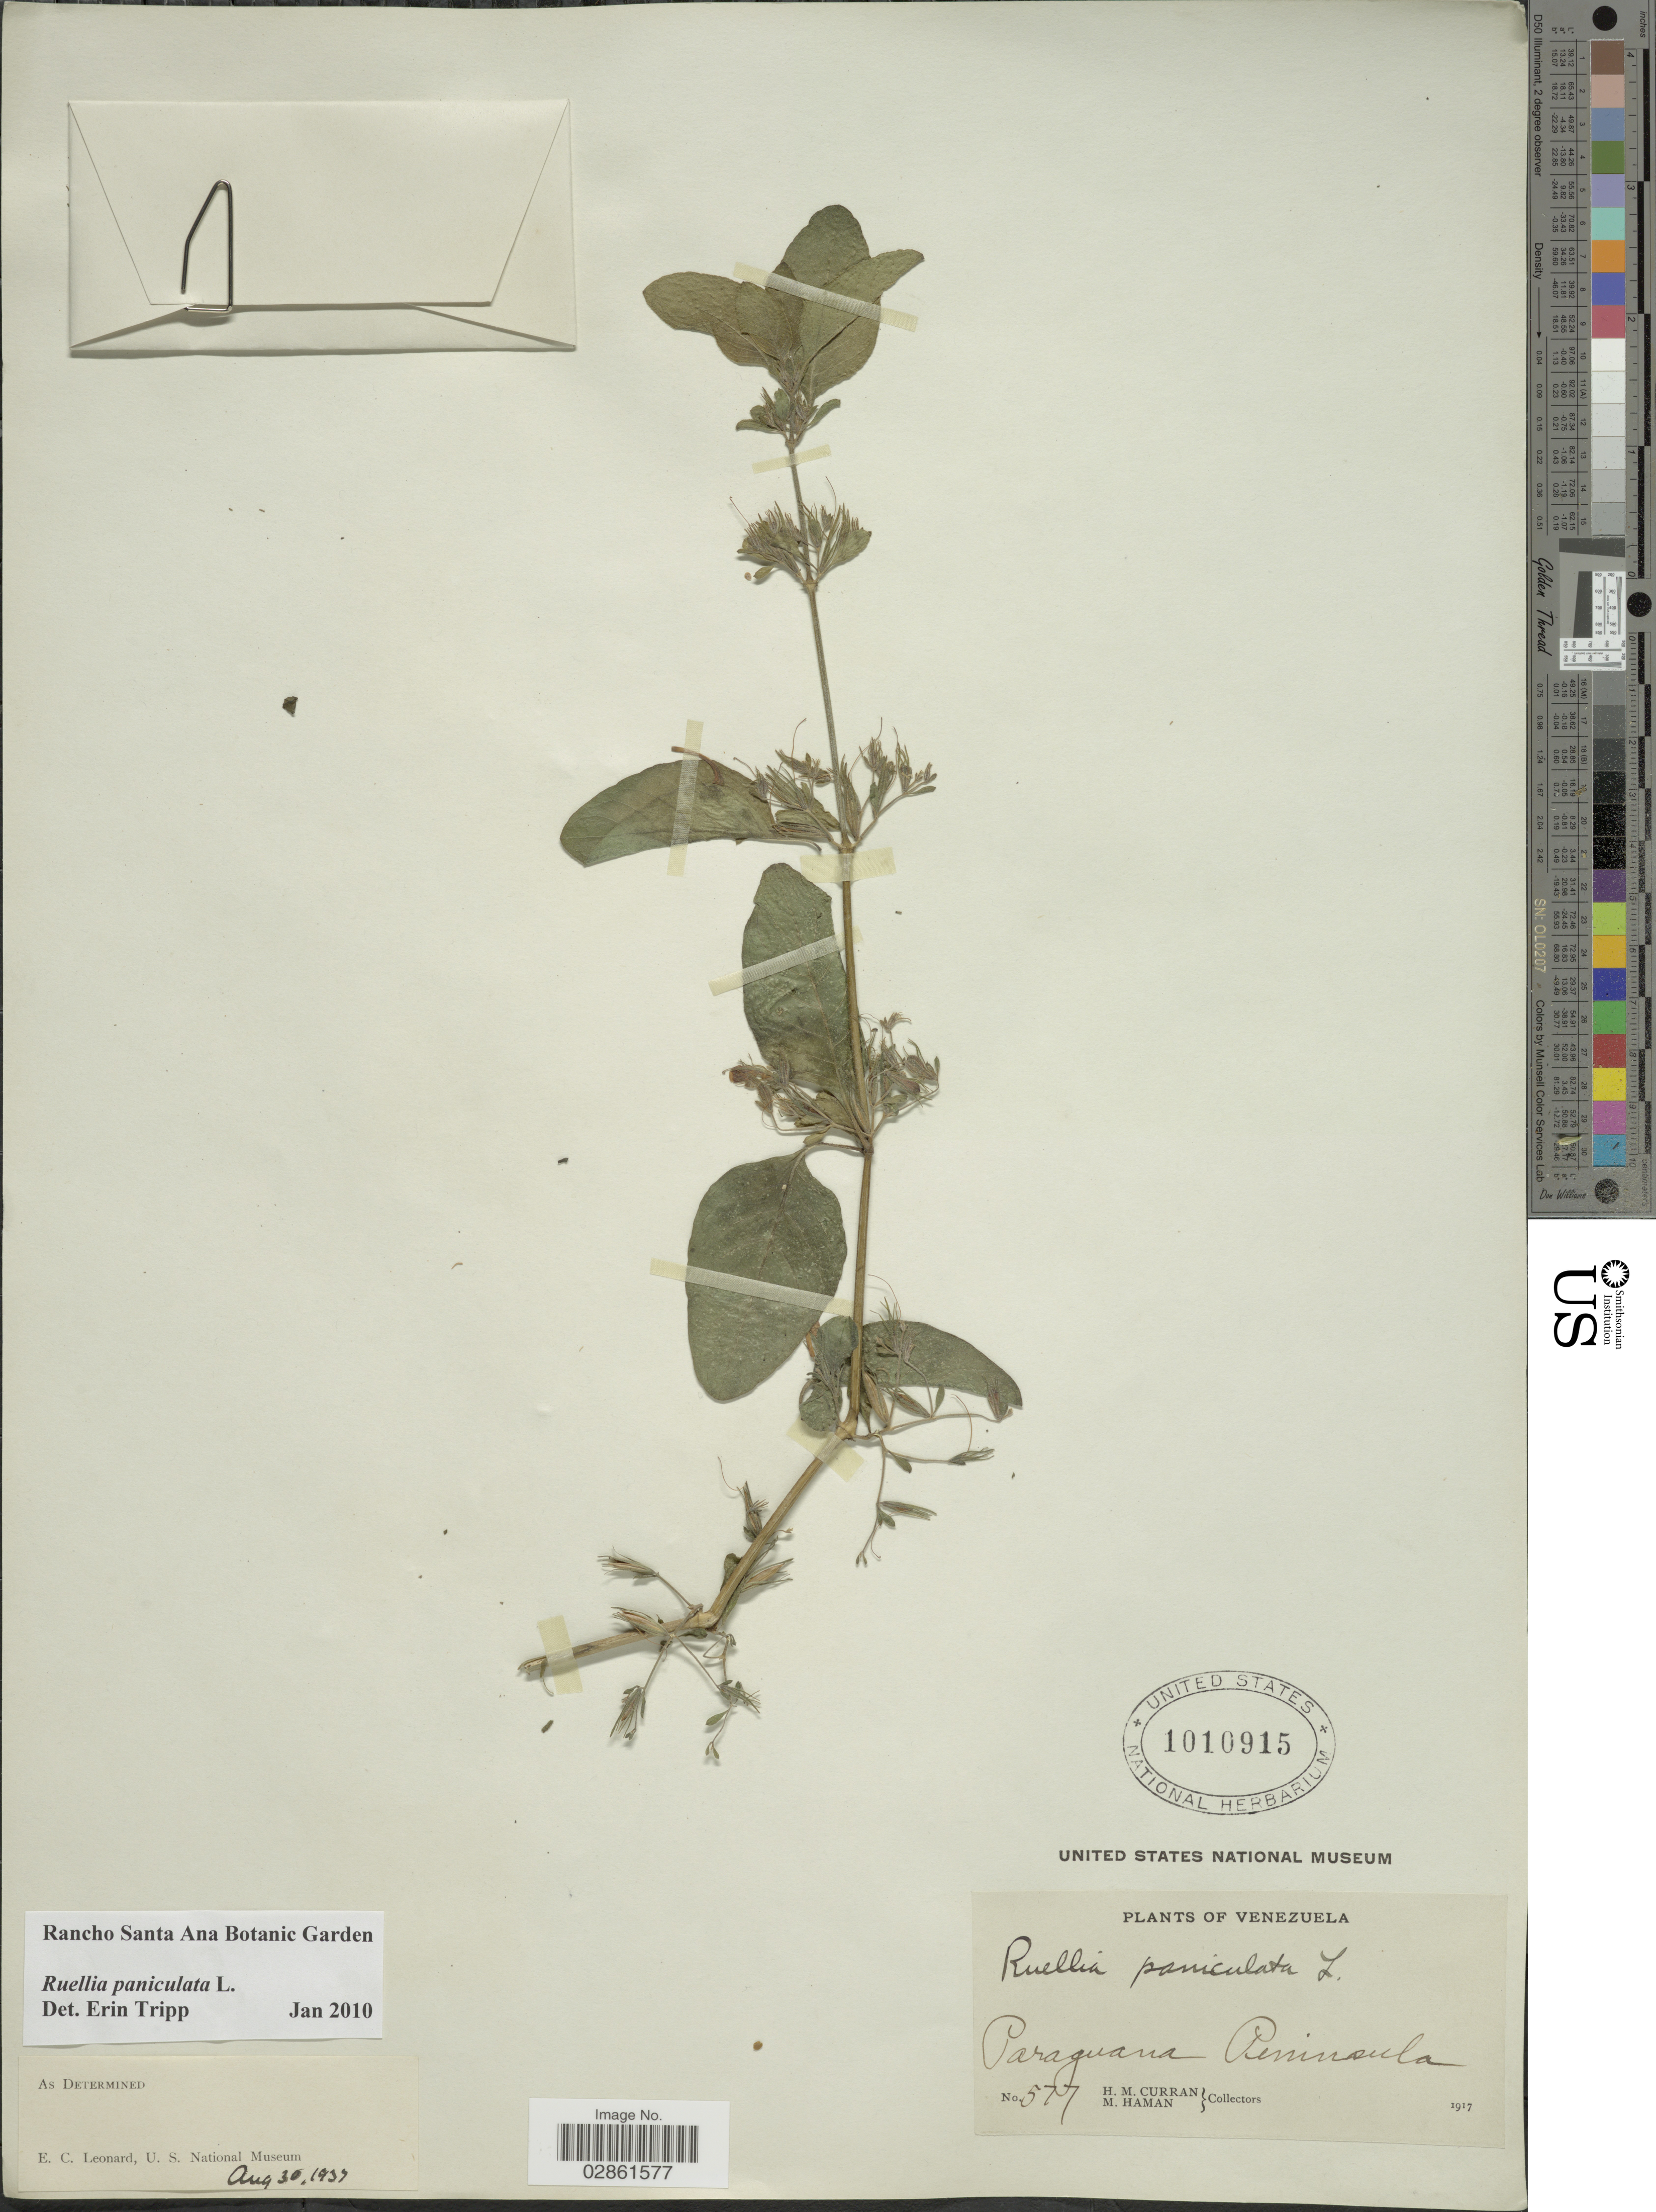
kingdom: Plantae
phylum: Tracheophyta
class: Magnoliopsida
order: Lamiales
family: Acanthaceae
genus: Ruellia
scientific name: Ruellia paniculata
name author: L.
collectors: H. M. Curran & M. Haman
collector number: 577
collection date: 1917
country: Venezuela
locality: Paraguana Peninsula.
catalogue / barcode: US 1010915